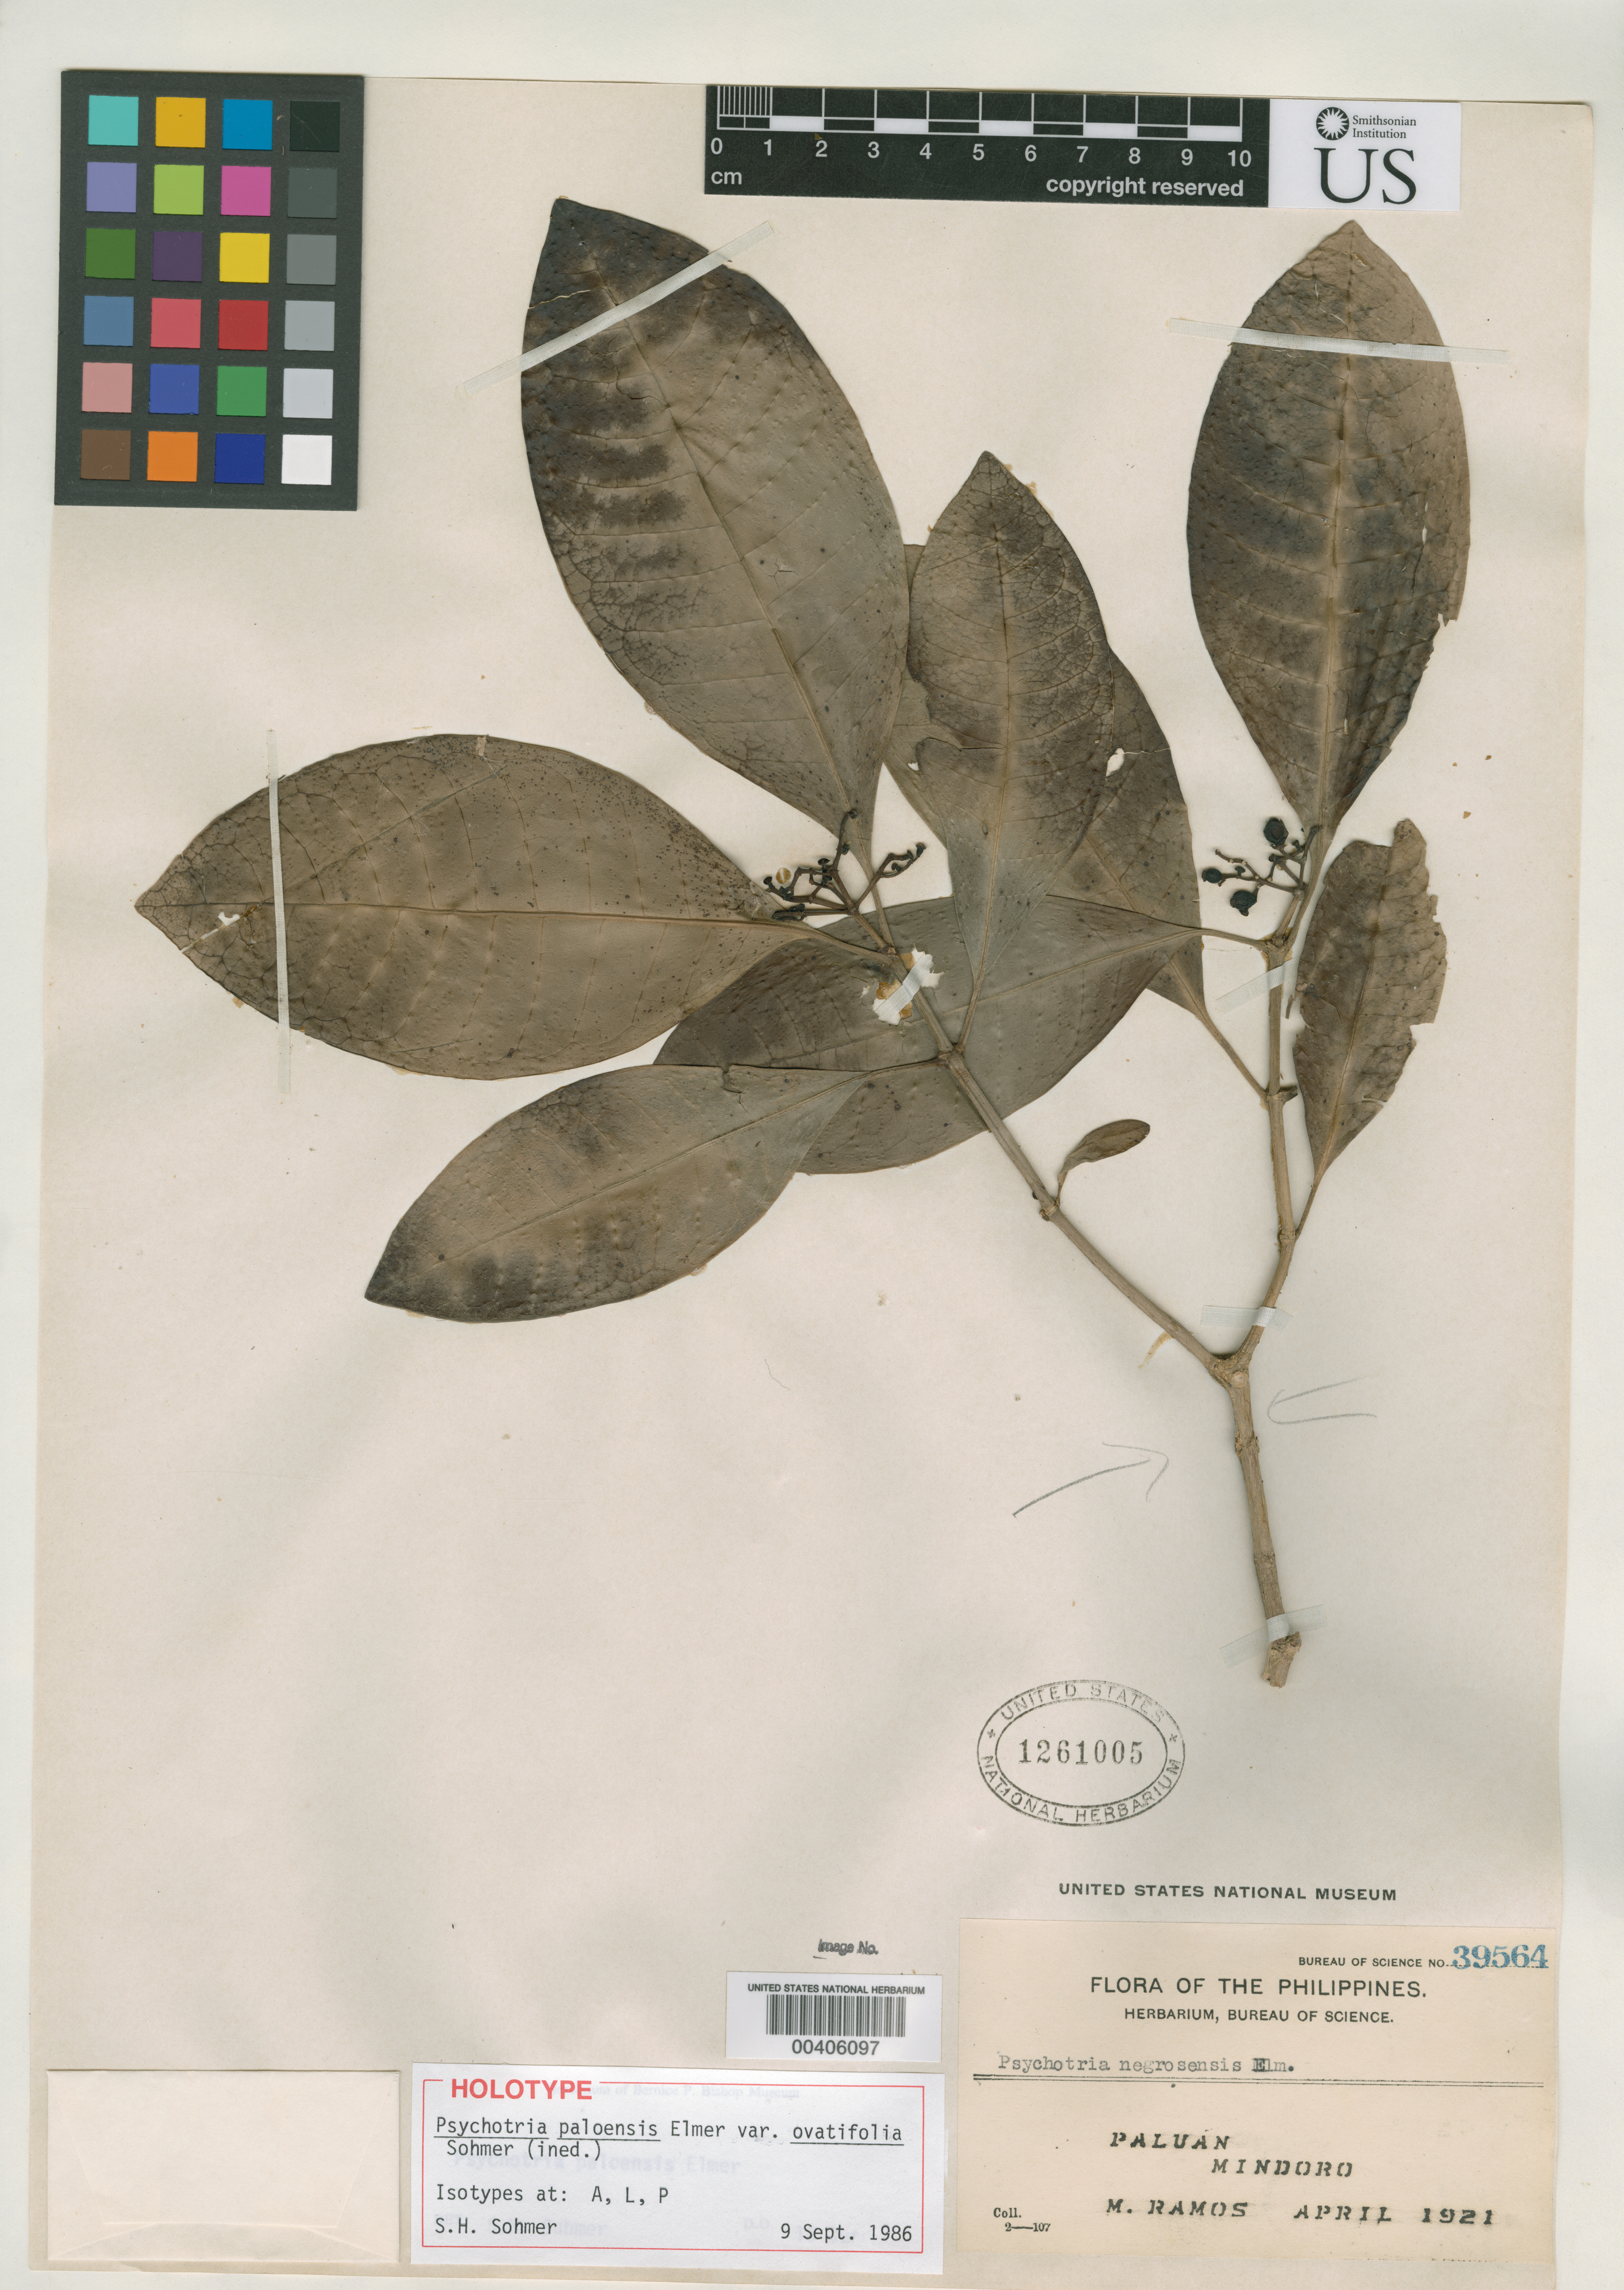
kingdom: Plantae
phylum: Tracheophyta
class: Magnoliopsida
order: Gentianales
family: Rubiaceae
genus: Psychotria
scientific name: Psychotria paloensis var. ovatifolia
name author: Sohmer & A.P. Davis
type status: Holotype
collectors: M. Ramos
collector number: Bur. Sci. 39564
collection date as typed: Apr 1921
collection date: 1921-04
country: Philippines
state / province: Mimaropa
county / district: Mindoro Occidental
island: Mindoro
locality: Paluan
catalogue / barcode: US 1261005